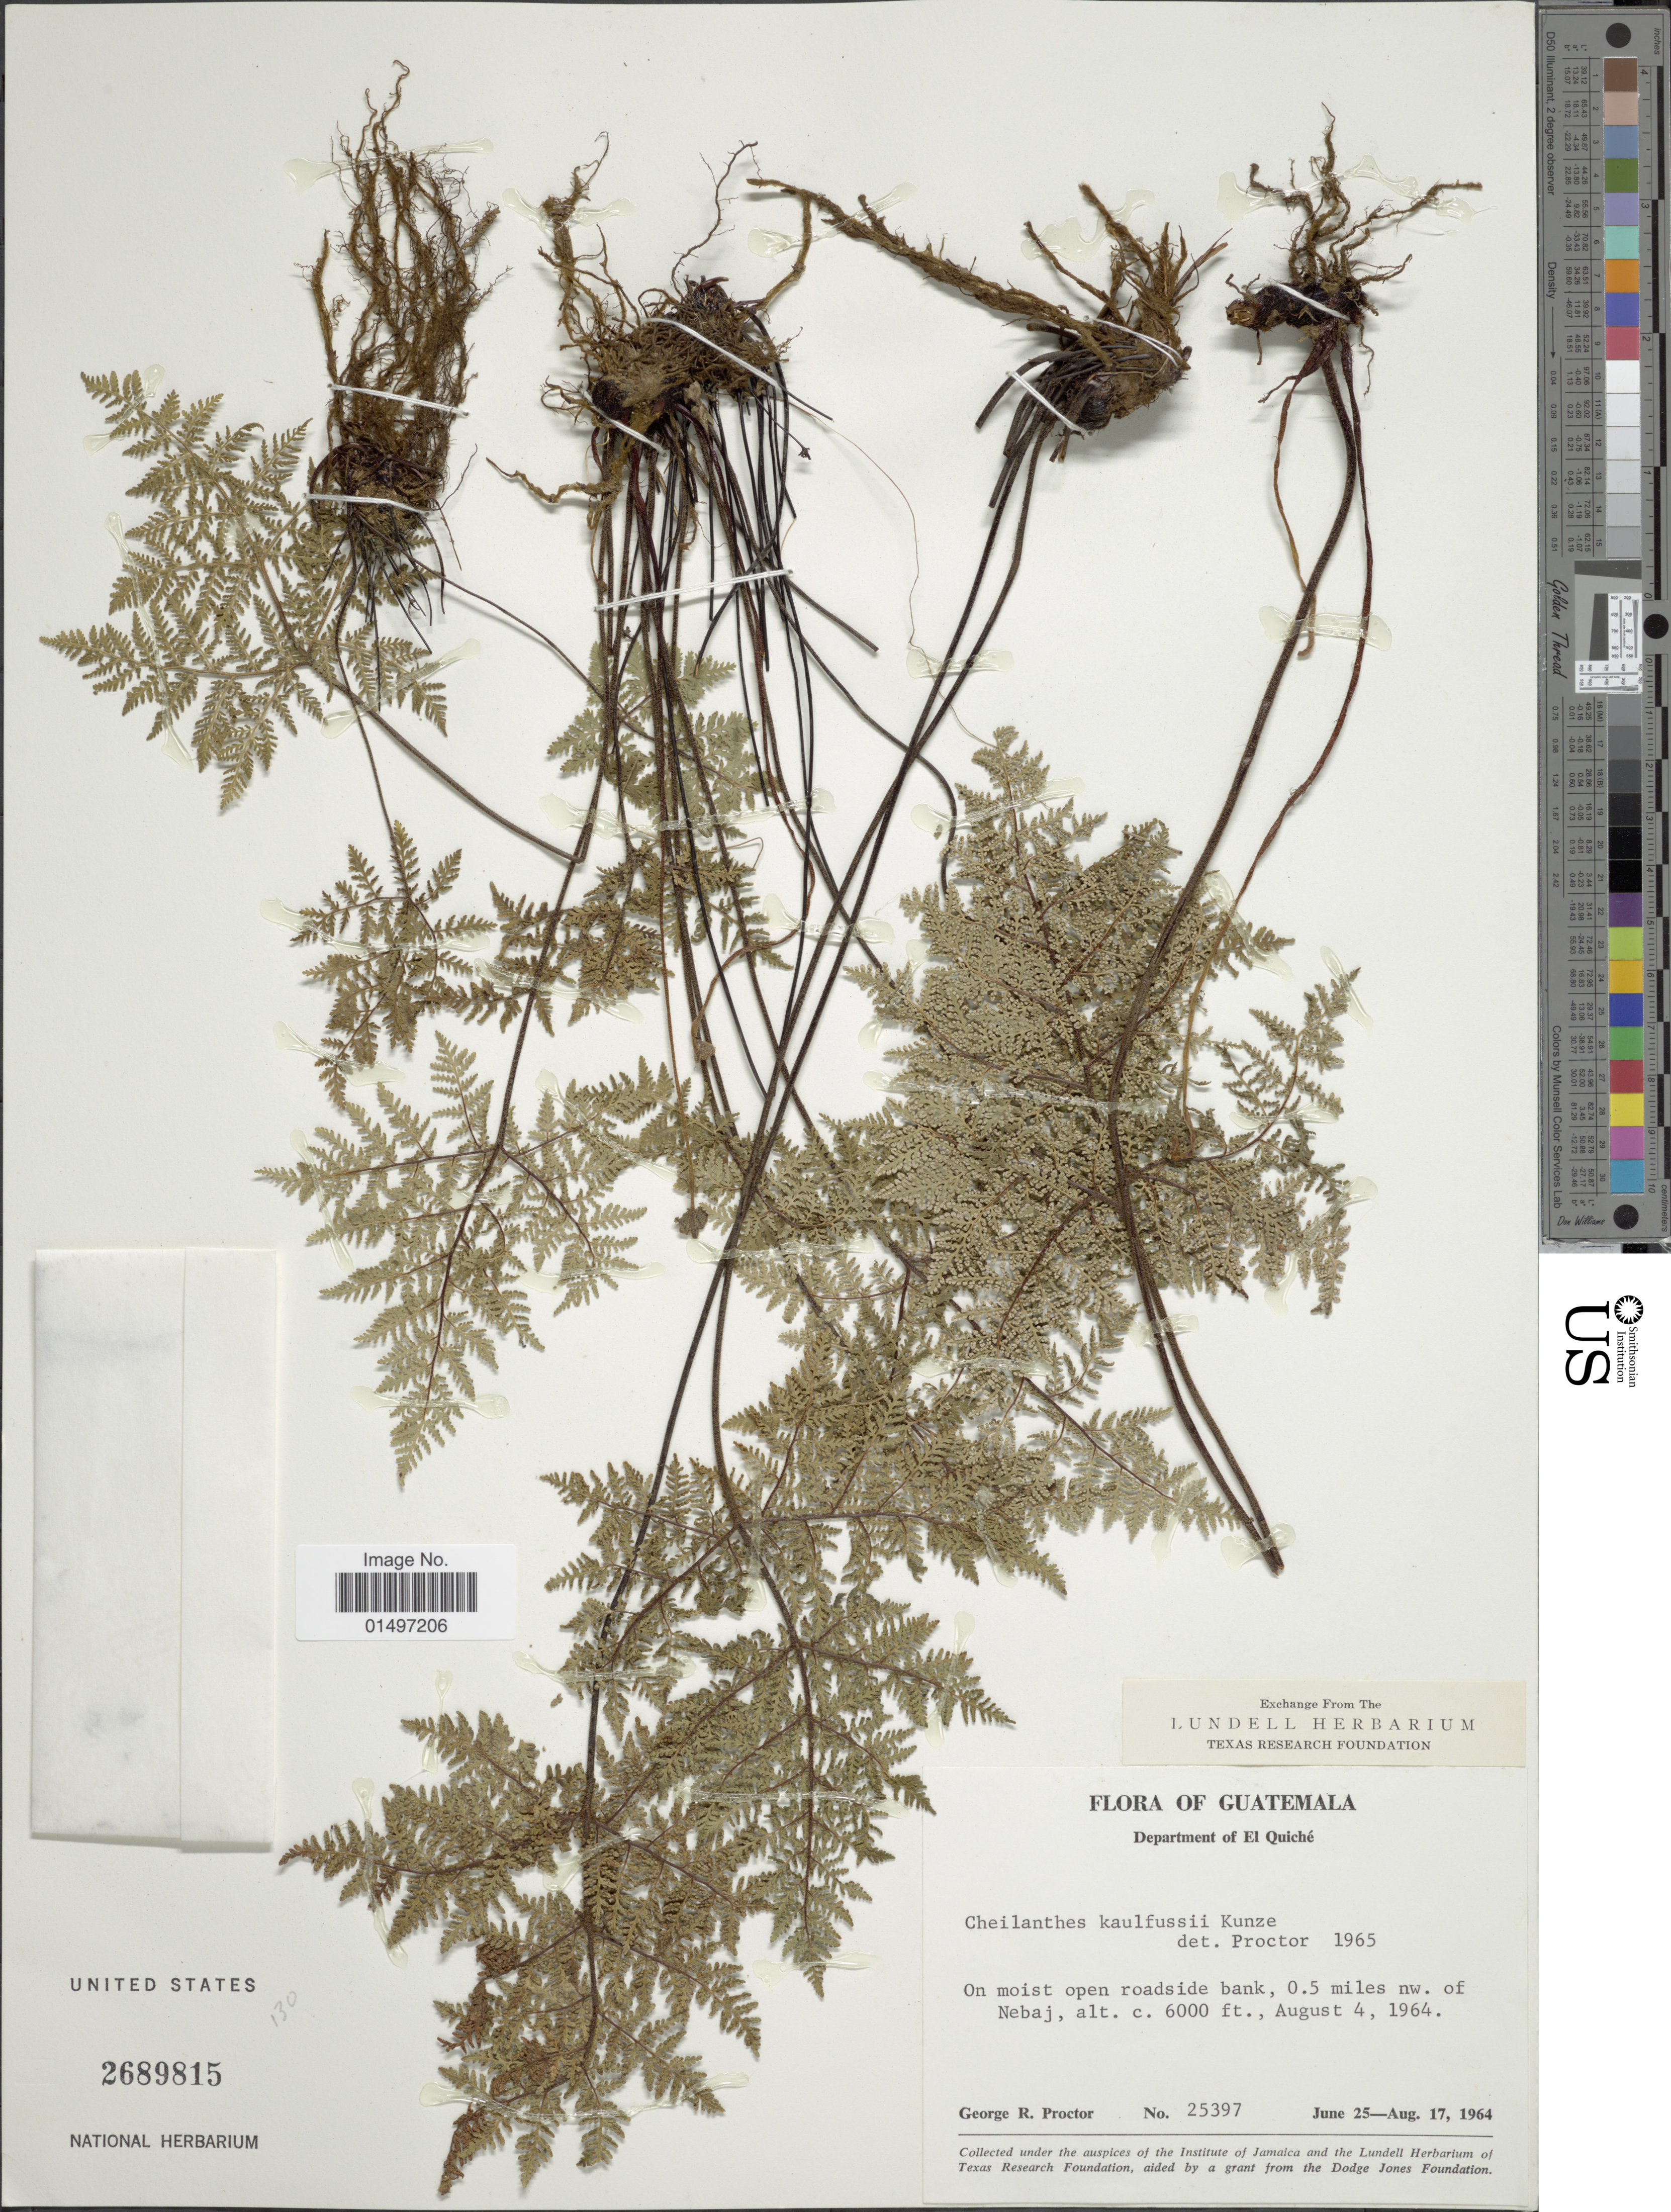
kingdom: Plantae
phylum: Tracheophyta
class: Polypodiopsida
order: Polypodiales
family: Pteridaceae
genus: Gaga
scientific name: Gaga kaulfussii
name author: (Kunze) Fay W. Li & Windham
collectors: G. R. Proctor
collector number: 25397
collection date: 1964-06-25/1964-08-17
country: Guatemala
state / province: El Quiché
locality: Guatemala, Department of El Quiche, 0.5 miles nw of Nebaj.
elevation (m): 1829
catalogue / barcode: US 2689815